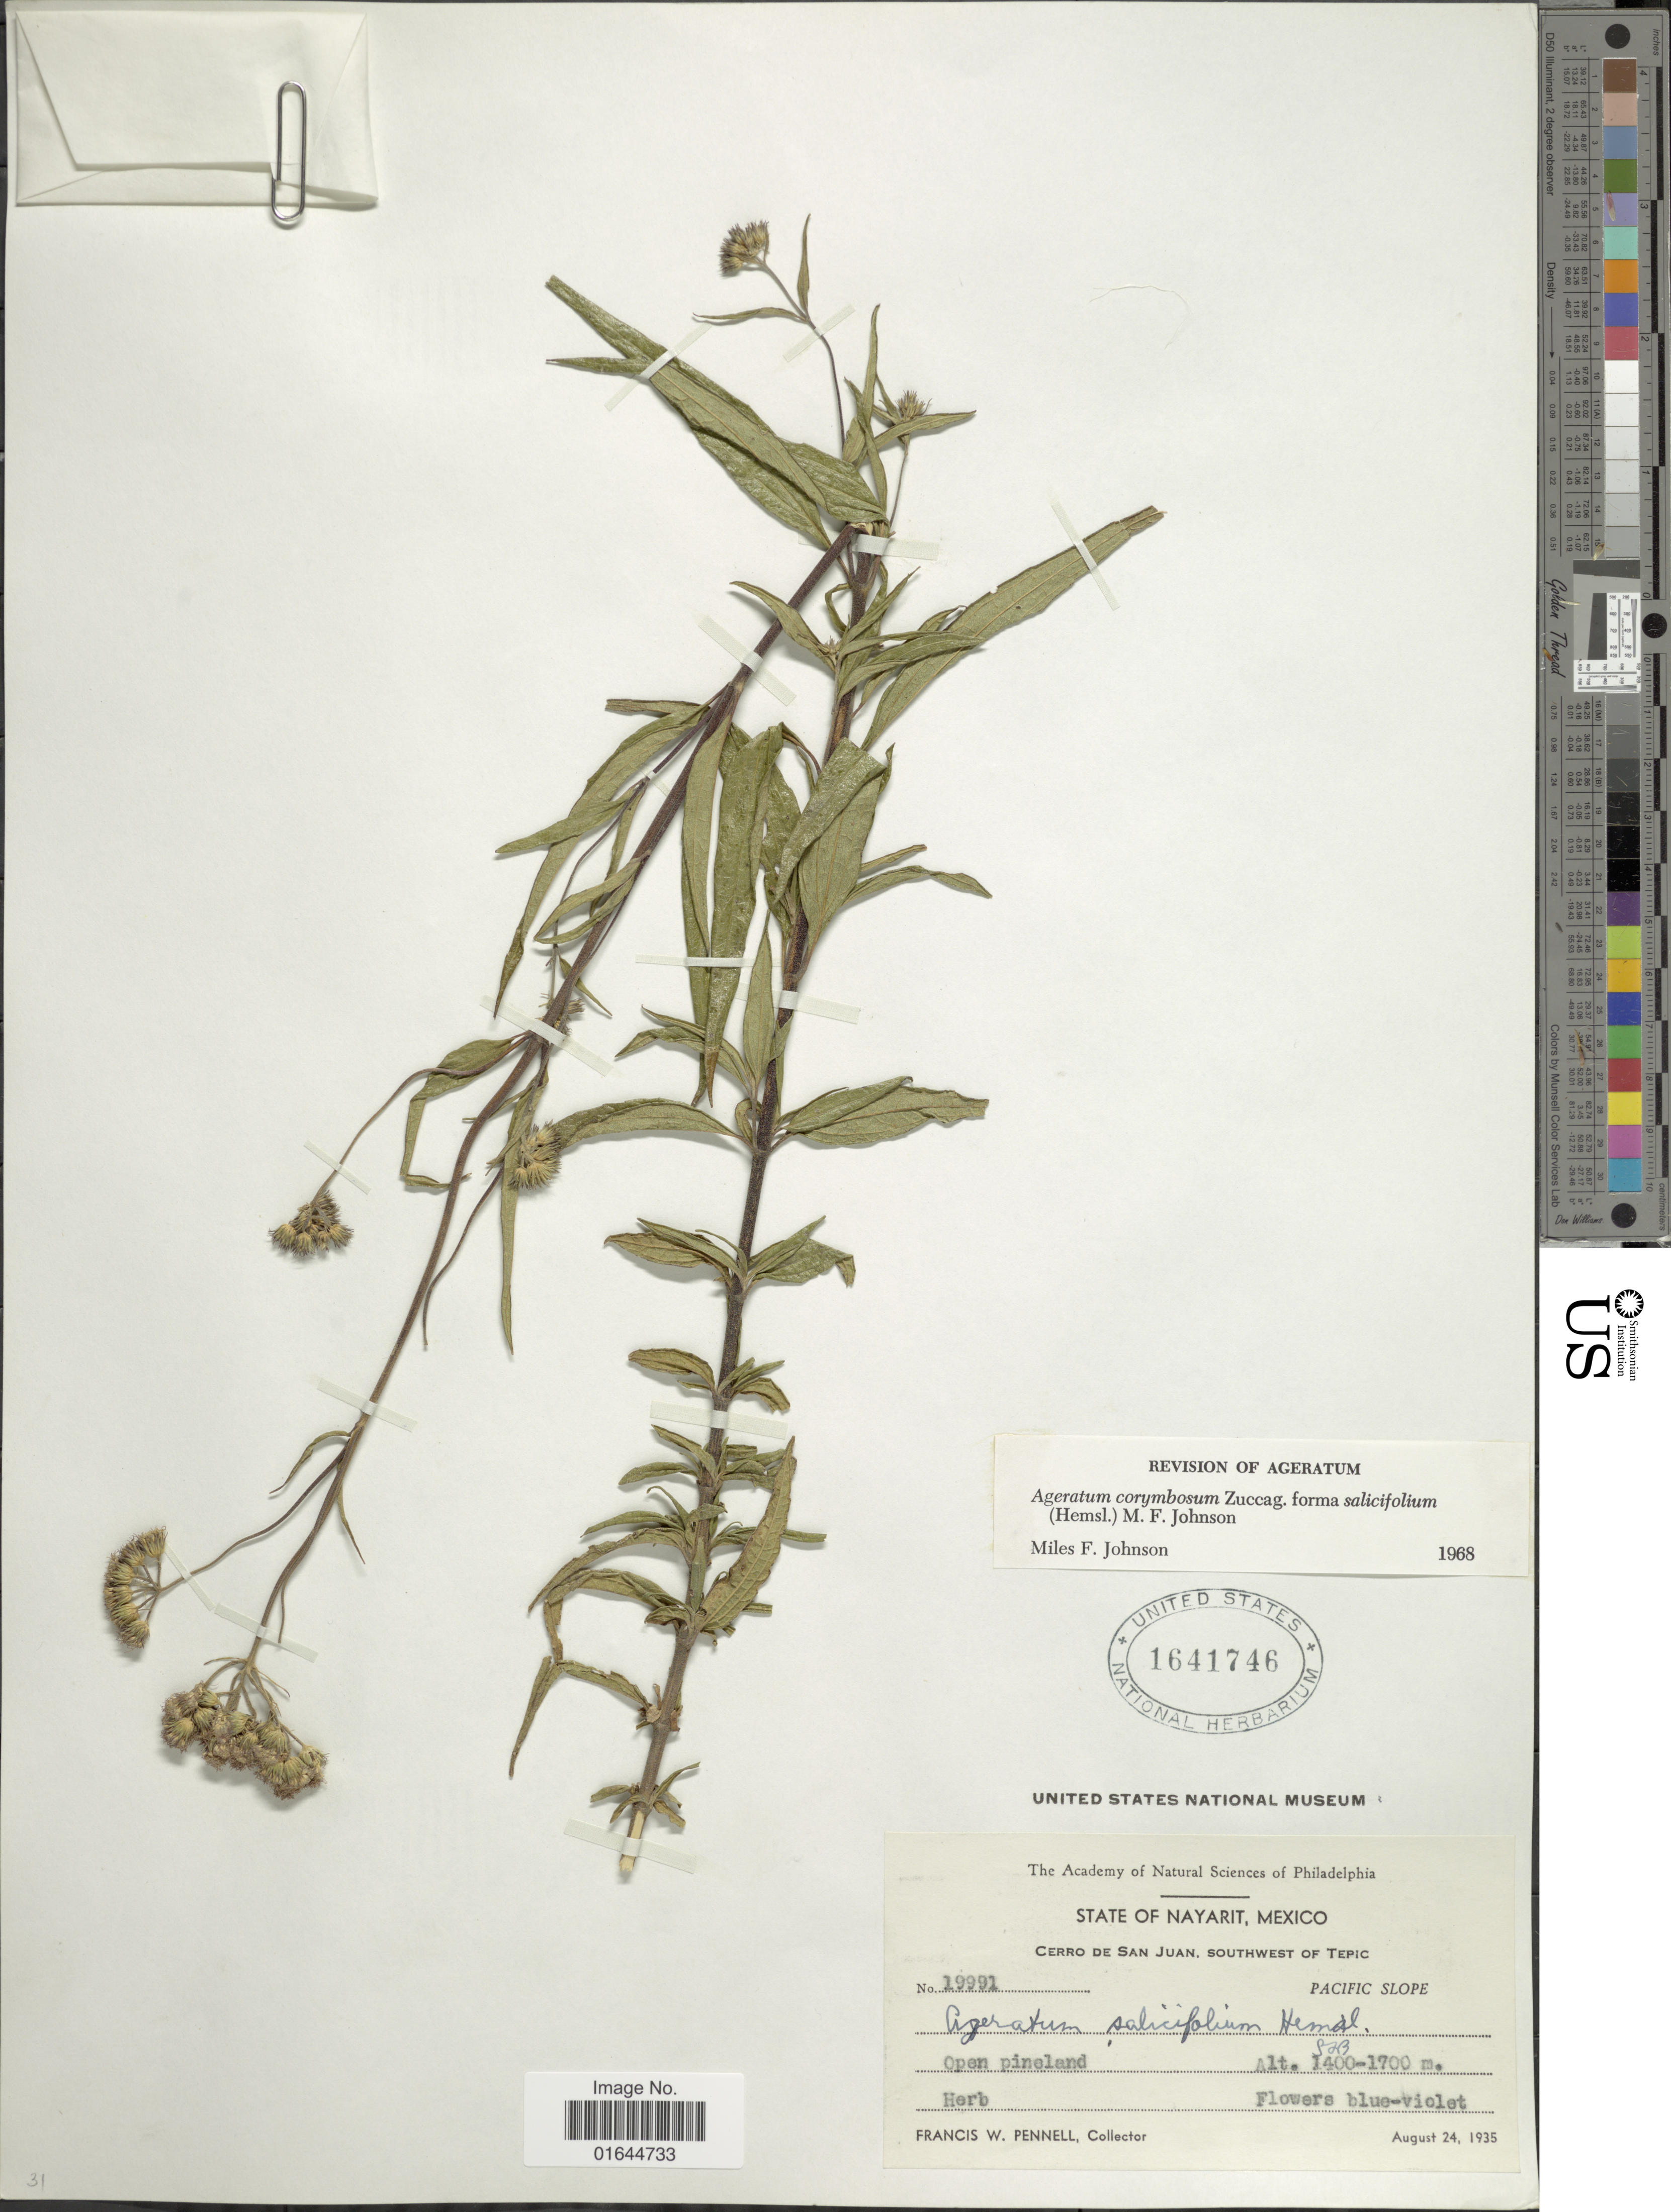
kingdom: Plantae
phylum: Tracheophyta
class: Magnoliopsida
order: Asterales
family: Asteraceae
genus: Ageratum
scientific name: Ageratum corymbosum f. salicifolium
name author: (Hemsl.) M.F. Johnson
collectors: F. W. Pennell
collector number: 19991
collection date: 1935-08-24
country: Mexico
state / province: Nayarit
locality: Mexico, State of Nayarit, Cerro de San Juan, southwest of Tepic,Pacific slope, open pineland.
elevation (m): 1400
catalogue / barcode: US 1641746